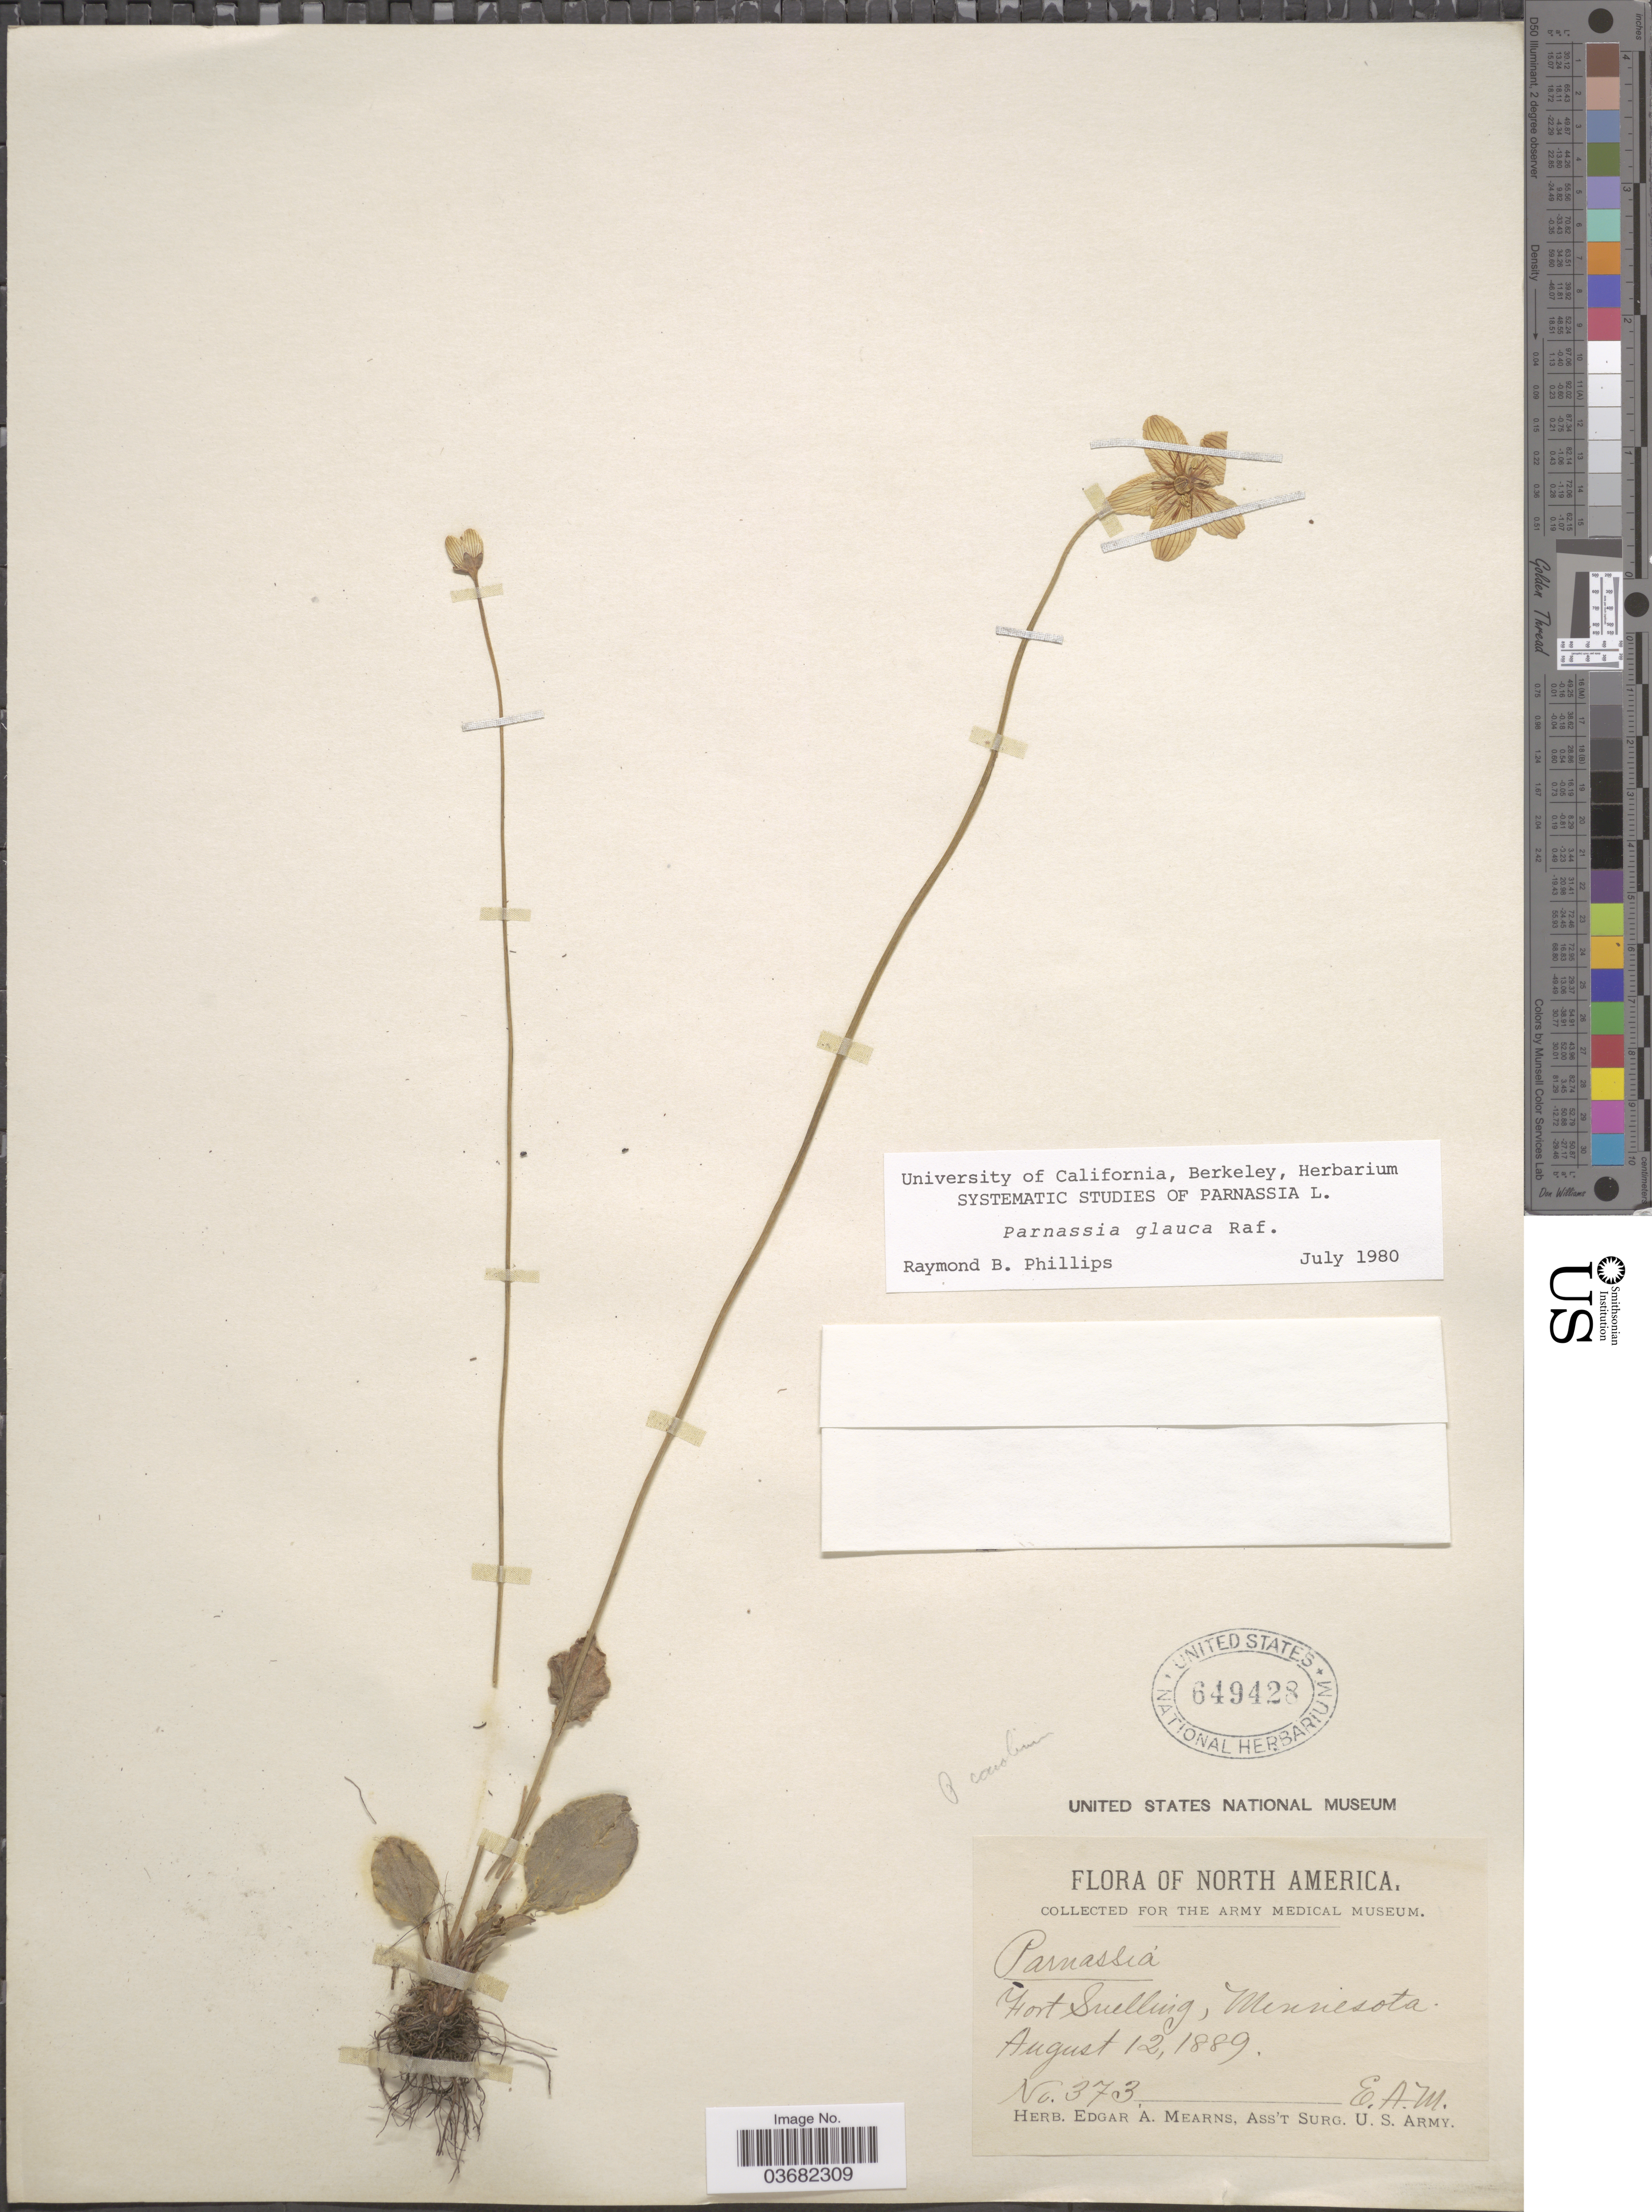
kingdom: Plantae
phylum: Tracheophyta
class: Magnoliopsida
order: Celastrales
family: Parnassiaceae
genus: Parnassia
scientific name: Parnassia glauca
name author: Raf.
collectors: E. A. Mearns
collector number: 373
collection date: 1889-08-12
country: United States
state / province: Minnesota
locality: Fort Snelling.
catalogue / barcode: US 649428